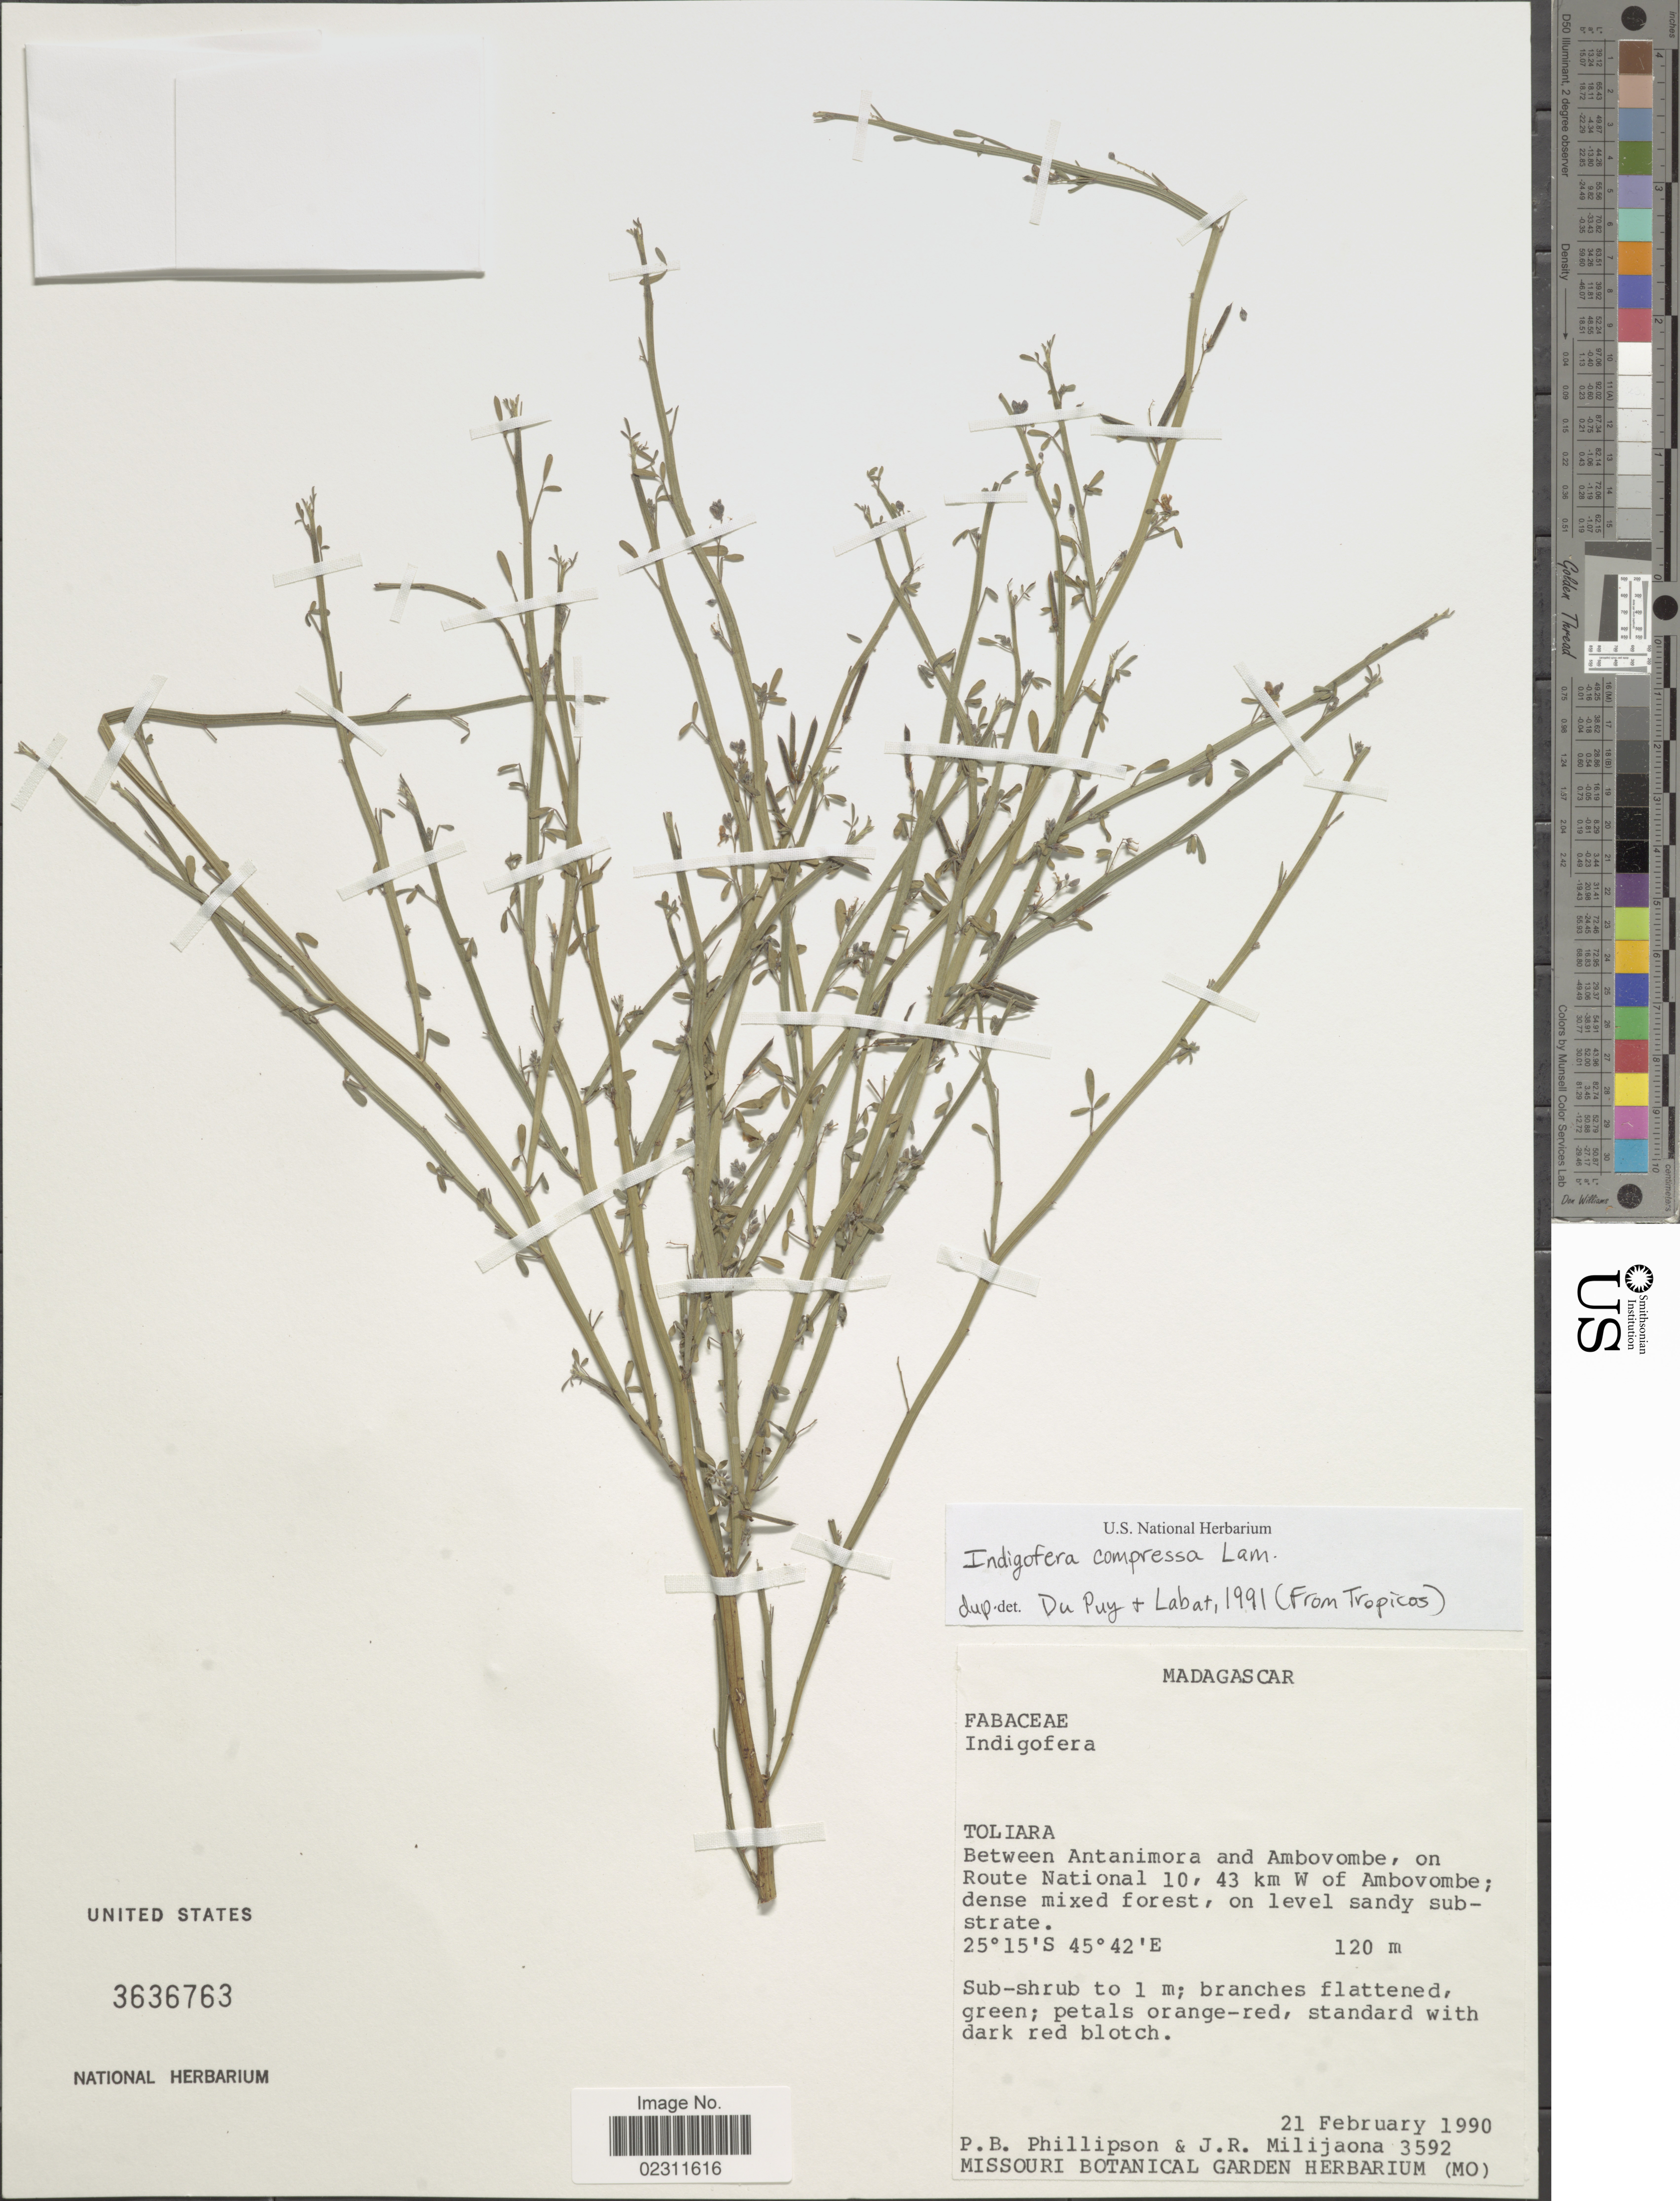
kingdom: Plantae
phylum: Tracheophyta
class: Magnoliopsida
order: Fabales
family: Fabaceae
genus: Indigofera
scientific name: Indigofera compressa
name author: Lam.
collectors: P. B. Phillipson & J. R. Milijaona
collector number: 3592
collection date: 1990-02-21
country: Madagascar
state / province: Androy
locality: Between Antanimora and Ambovombe, on Route National 10, 43 km W of Ambovombe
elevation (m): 120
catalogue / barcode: US 3636763